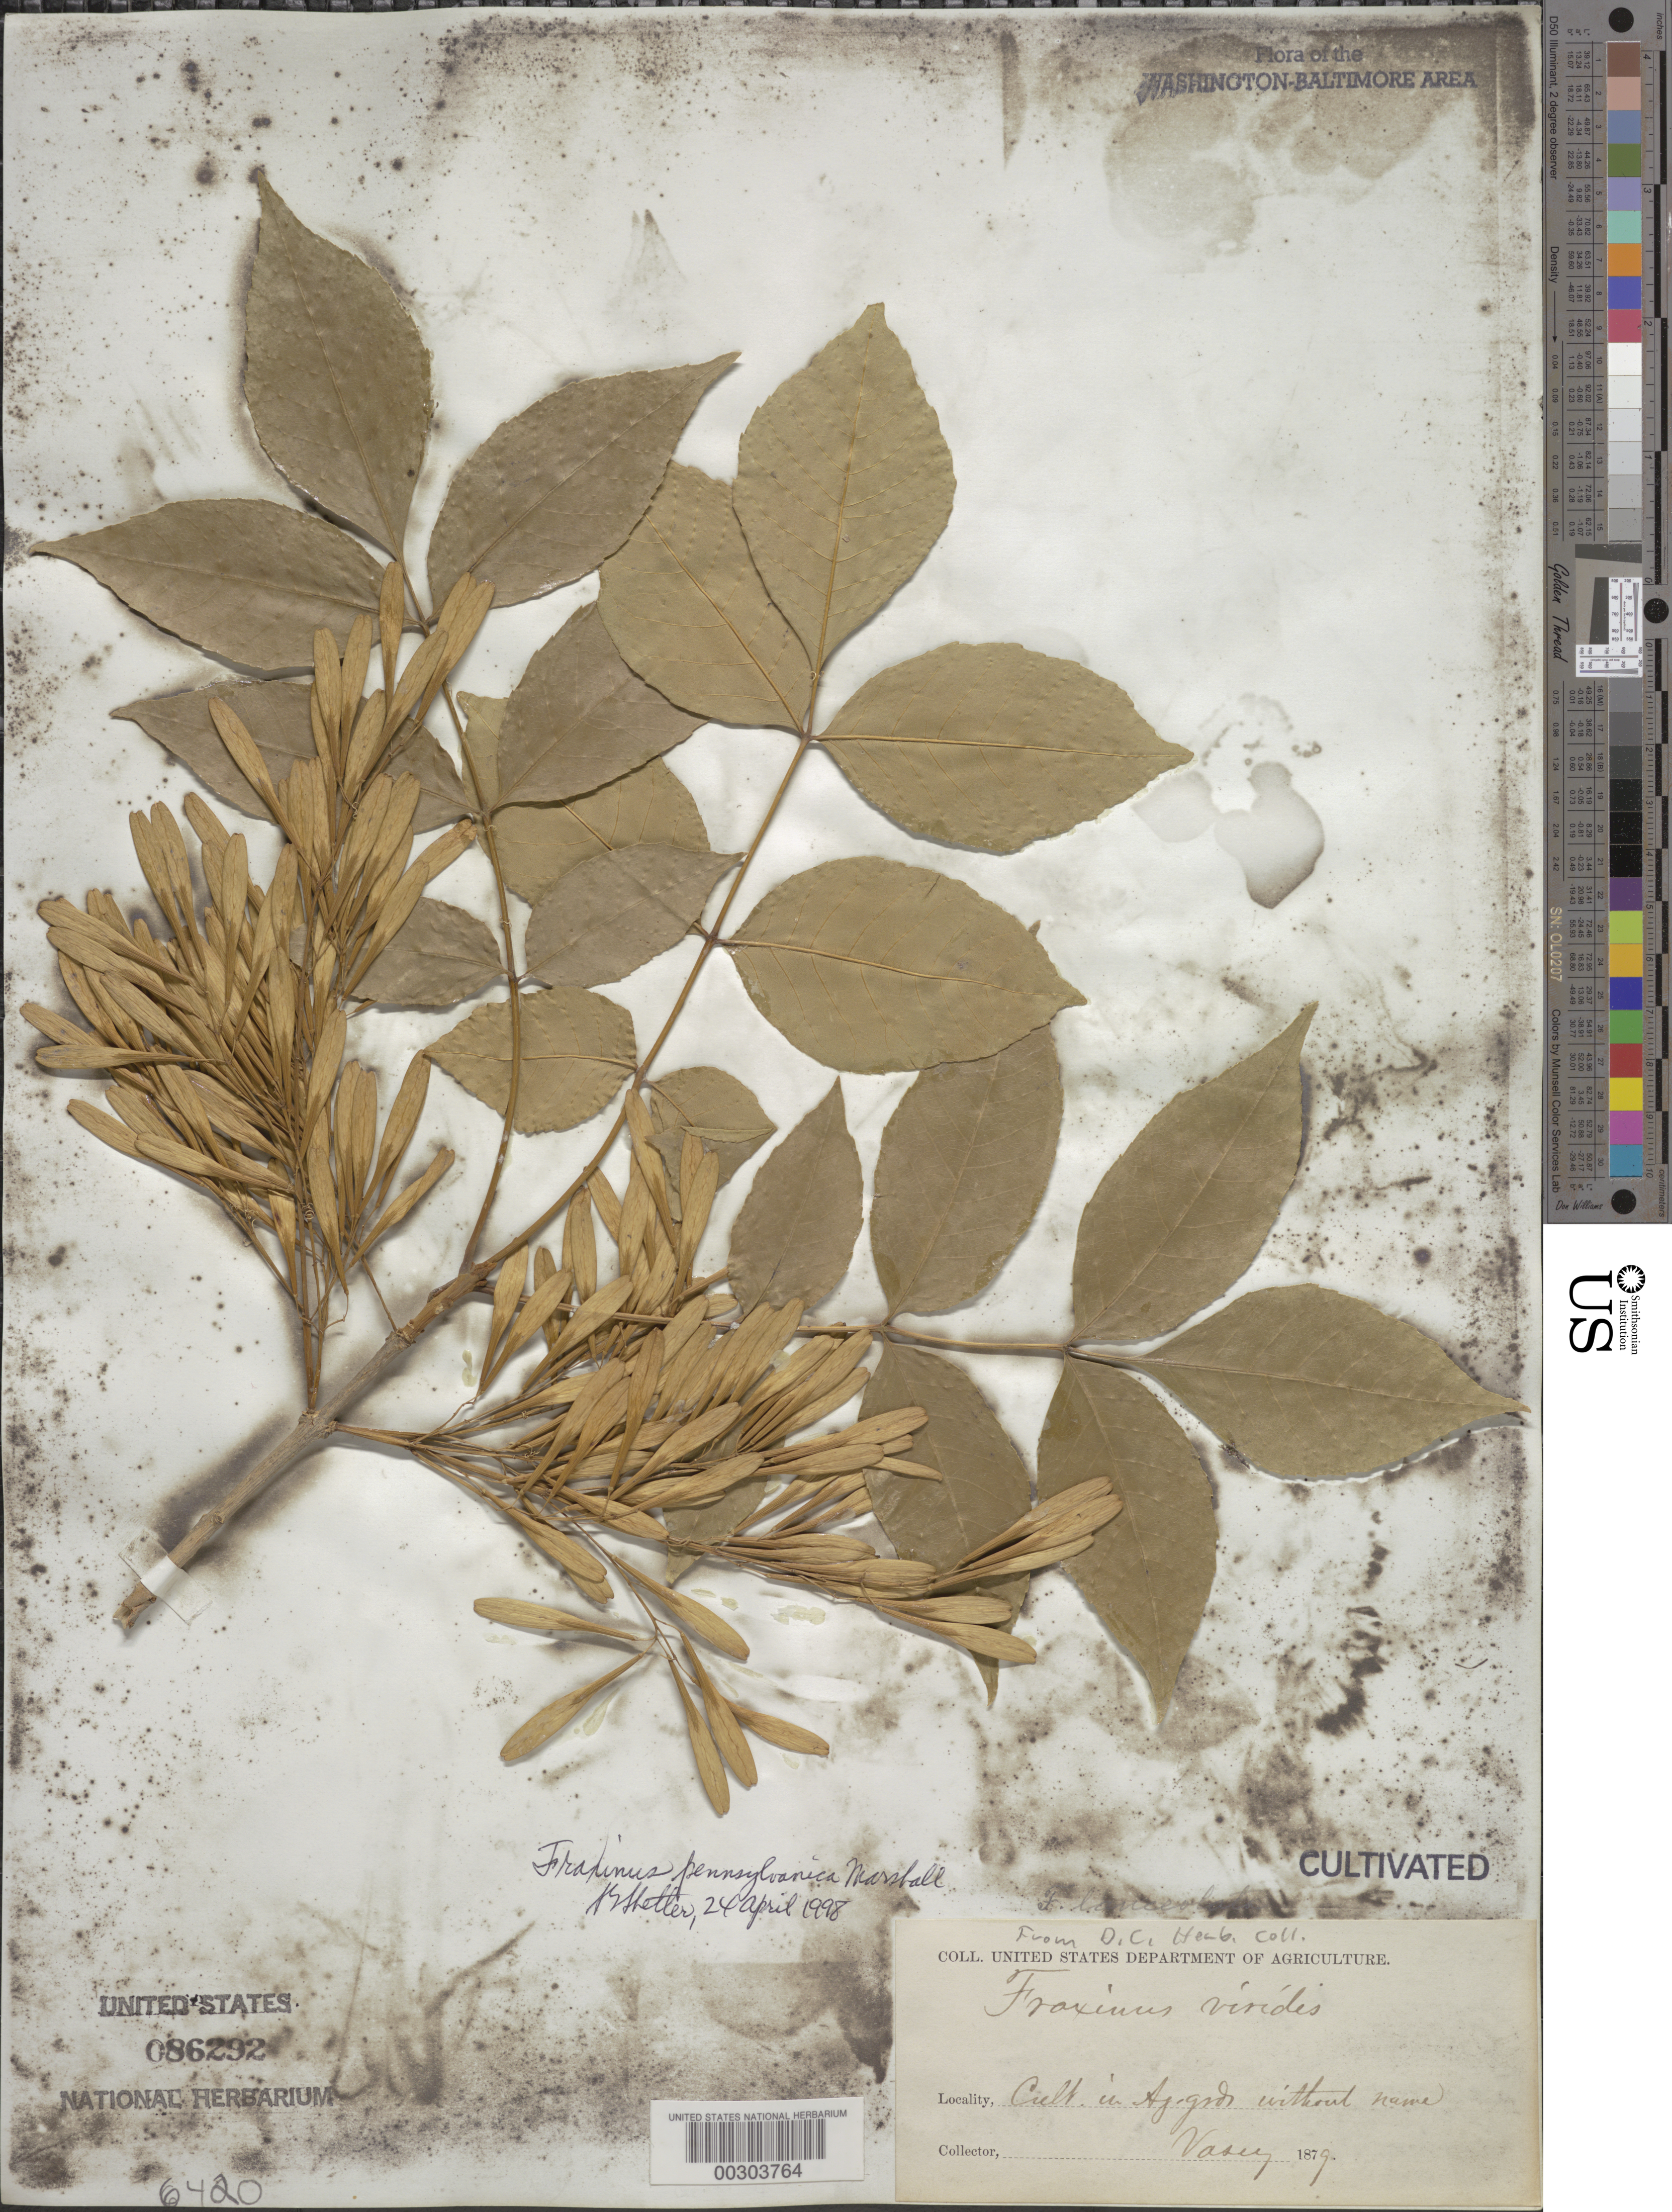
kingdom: Plantae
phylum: Tracheophyta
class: Magnoliopsida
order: Lamiales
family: Oleaceae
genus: Fraxinus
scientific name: Fraxinus pennsylvanica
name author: Marshall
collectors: G. R. Vasey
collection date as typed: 1879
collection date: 1879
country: United States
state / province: District of Columbia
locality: Department of Agriculture grounds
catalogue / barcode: US 86292